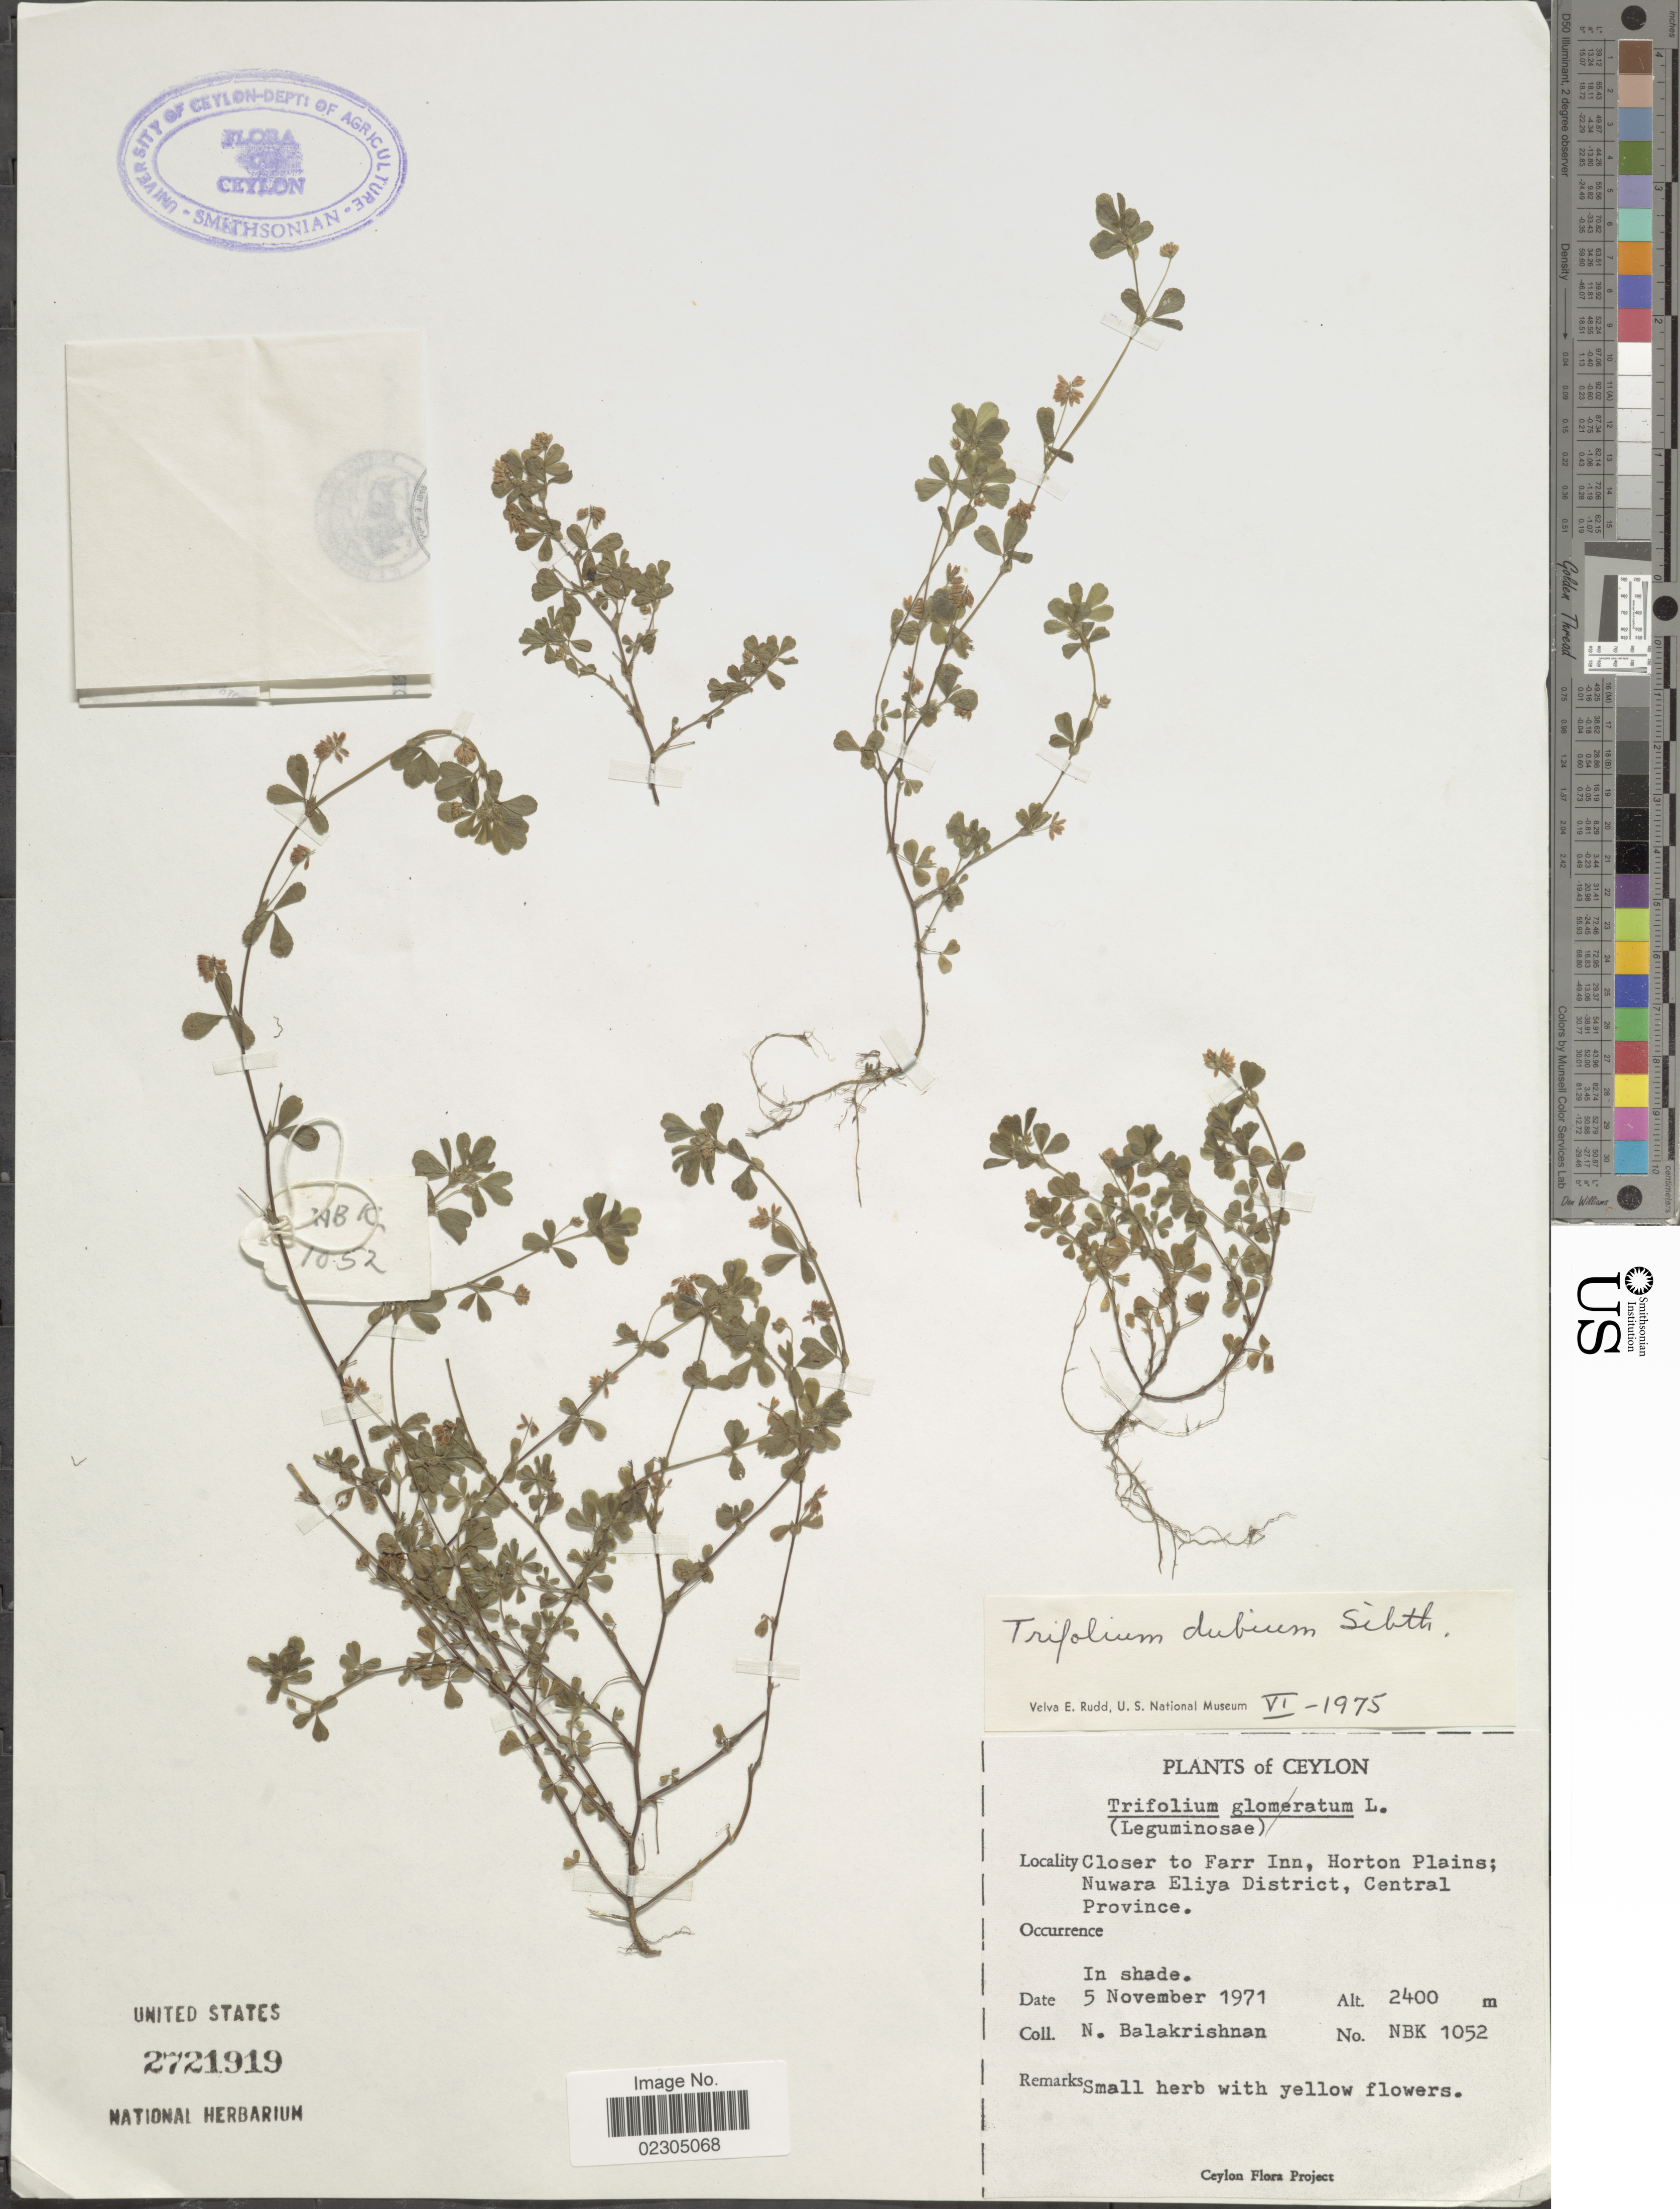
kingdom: Plantae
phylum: Tracheophyta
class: Magnoliopsida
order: Fabales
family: Fabaceae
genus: Trifolium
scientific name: Trifolium dubium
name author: Sibth.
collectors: N. Balakrishnan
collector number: NBK1052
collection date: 1971-11-05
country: Sri Lanka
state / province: Central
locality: Ceylon. Closer to Farr Inn, Horton Plains; Nuwara Eliya District.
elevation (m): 2400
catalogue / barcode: US 2721919